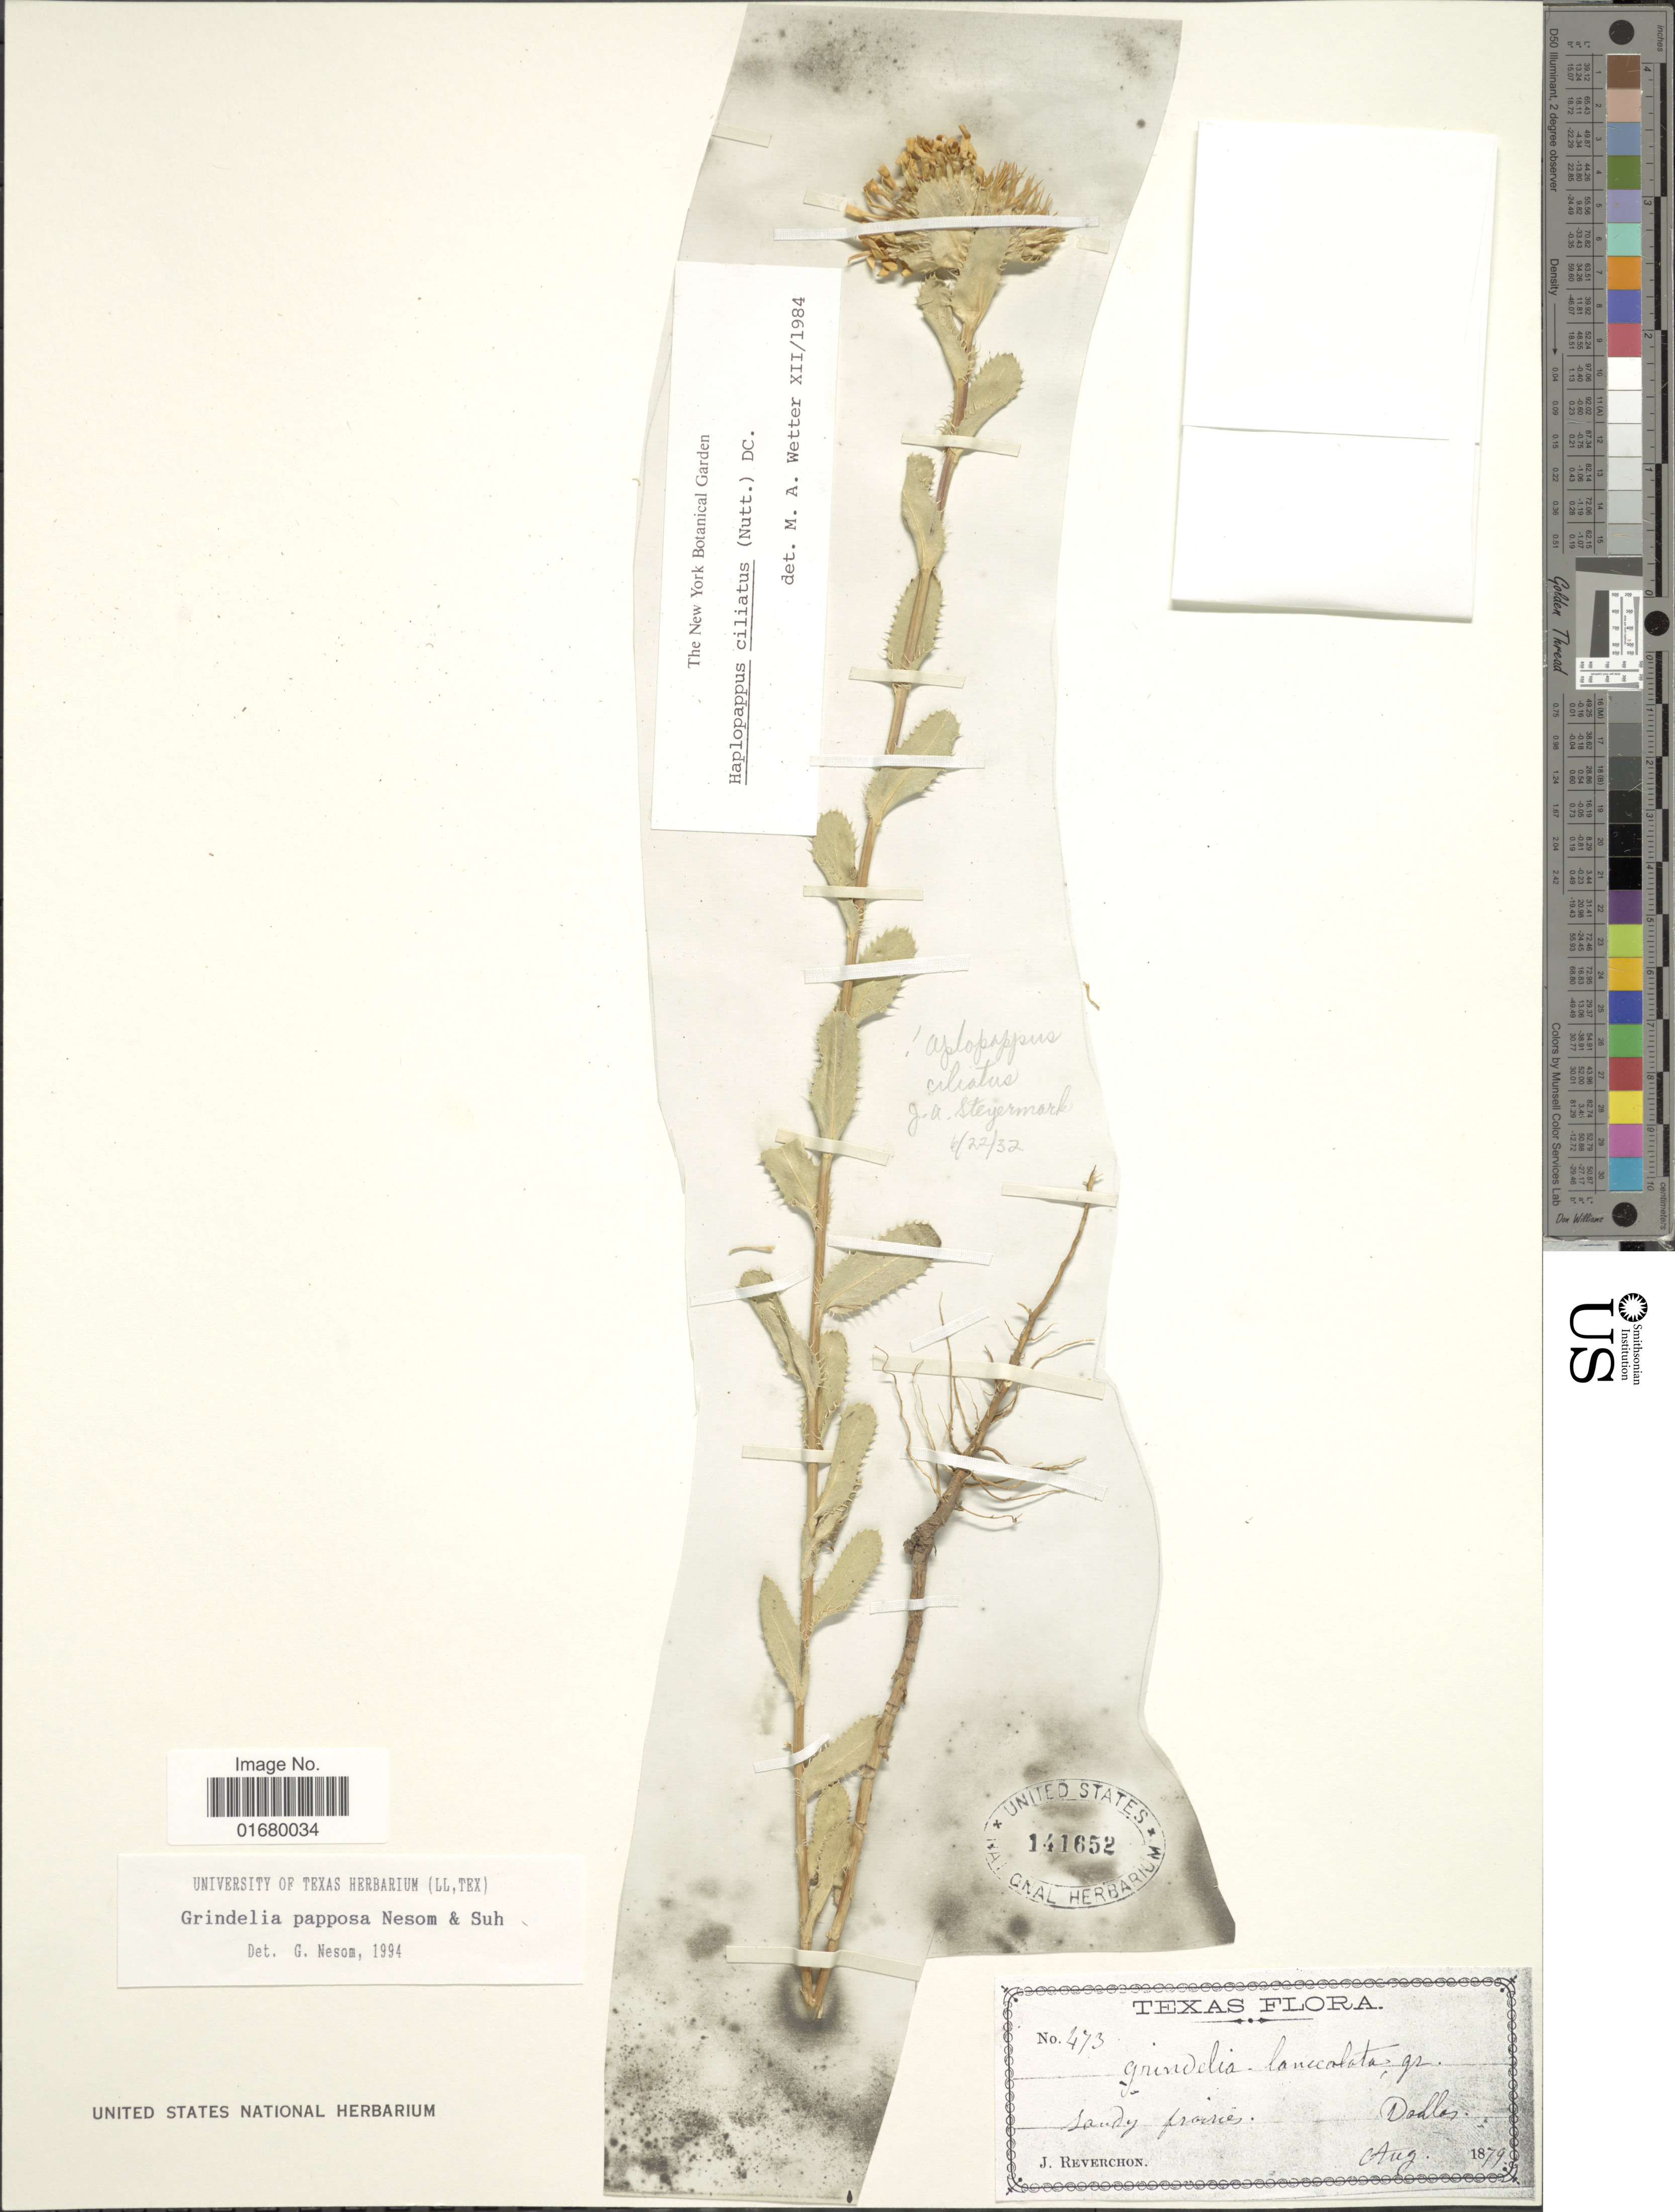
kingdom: Plantae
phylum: Tracheophyta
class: Magnoliopsida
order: Asterales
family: Asteraceae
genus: Grindelia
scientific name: Grindelia papposa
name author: G.L. Nesom & Suh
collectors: J. Reverchon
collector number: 473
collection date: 1879-08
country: United States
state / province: Texas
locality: Dallas.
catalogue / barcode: US 141652